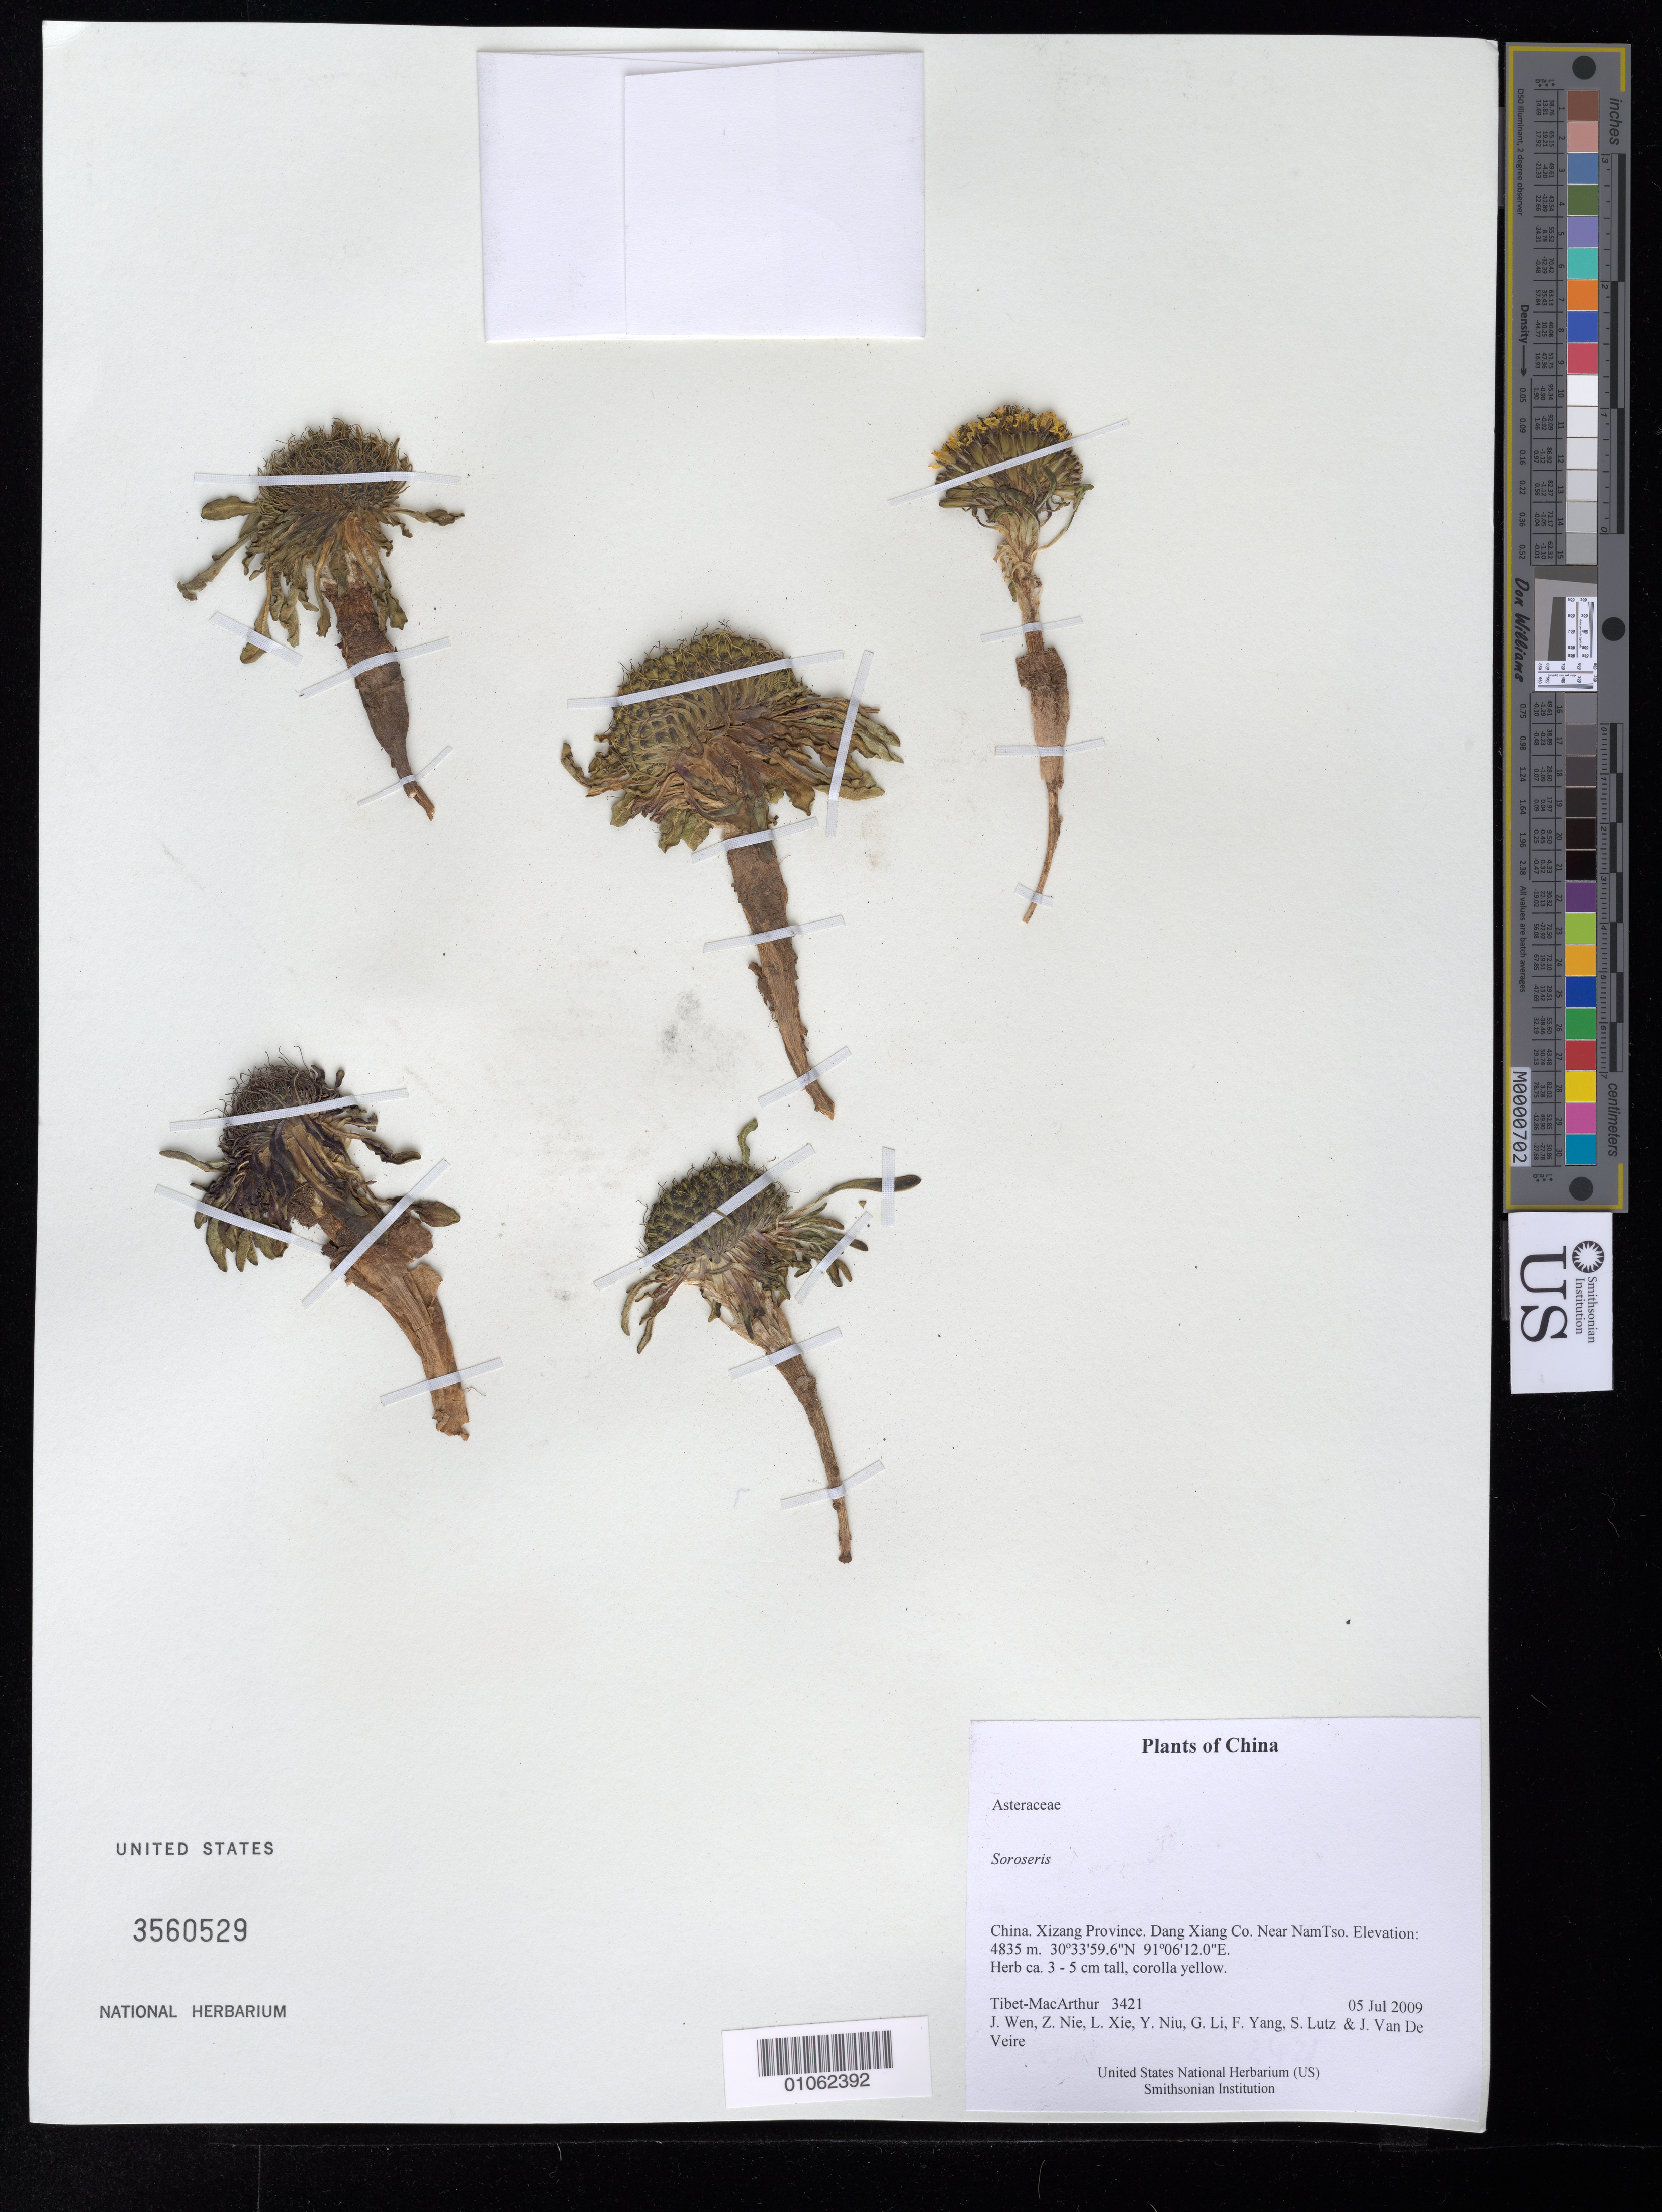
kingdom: Plantae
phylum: Tracheophyta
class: Magnoliopsida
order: Asterales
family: Asteraceae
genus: Soroseris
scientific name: Soroseris sp.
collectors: Tibet-MacArthur, J. Wen, Z. Nie, L. Xie, Y. Niu, G. Li, F. Yang, S. Lutz & J. Van De Veire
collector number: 3421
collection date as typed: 05 Jul 2009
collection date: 2009-07-05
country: China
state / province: Xizang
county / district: Dang Xiang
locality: Near NamTso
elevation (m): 4835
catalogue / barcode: US 3560529